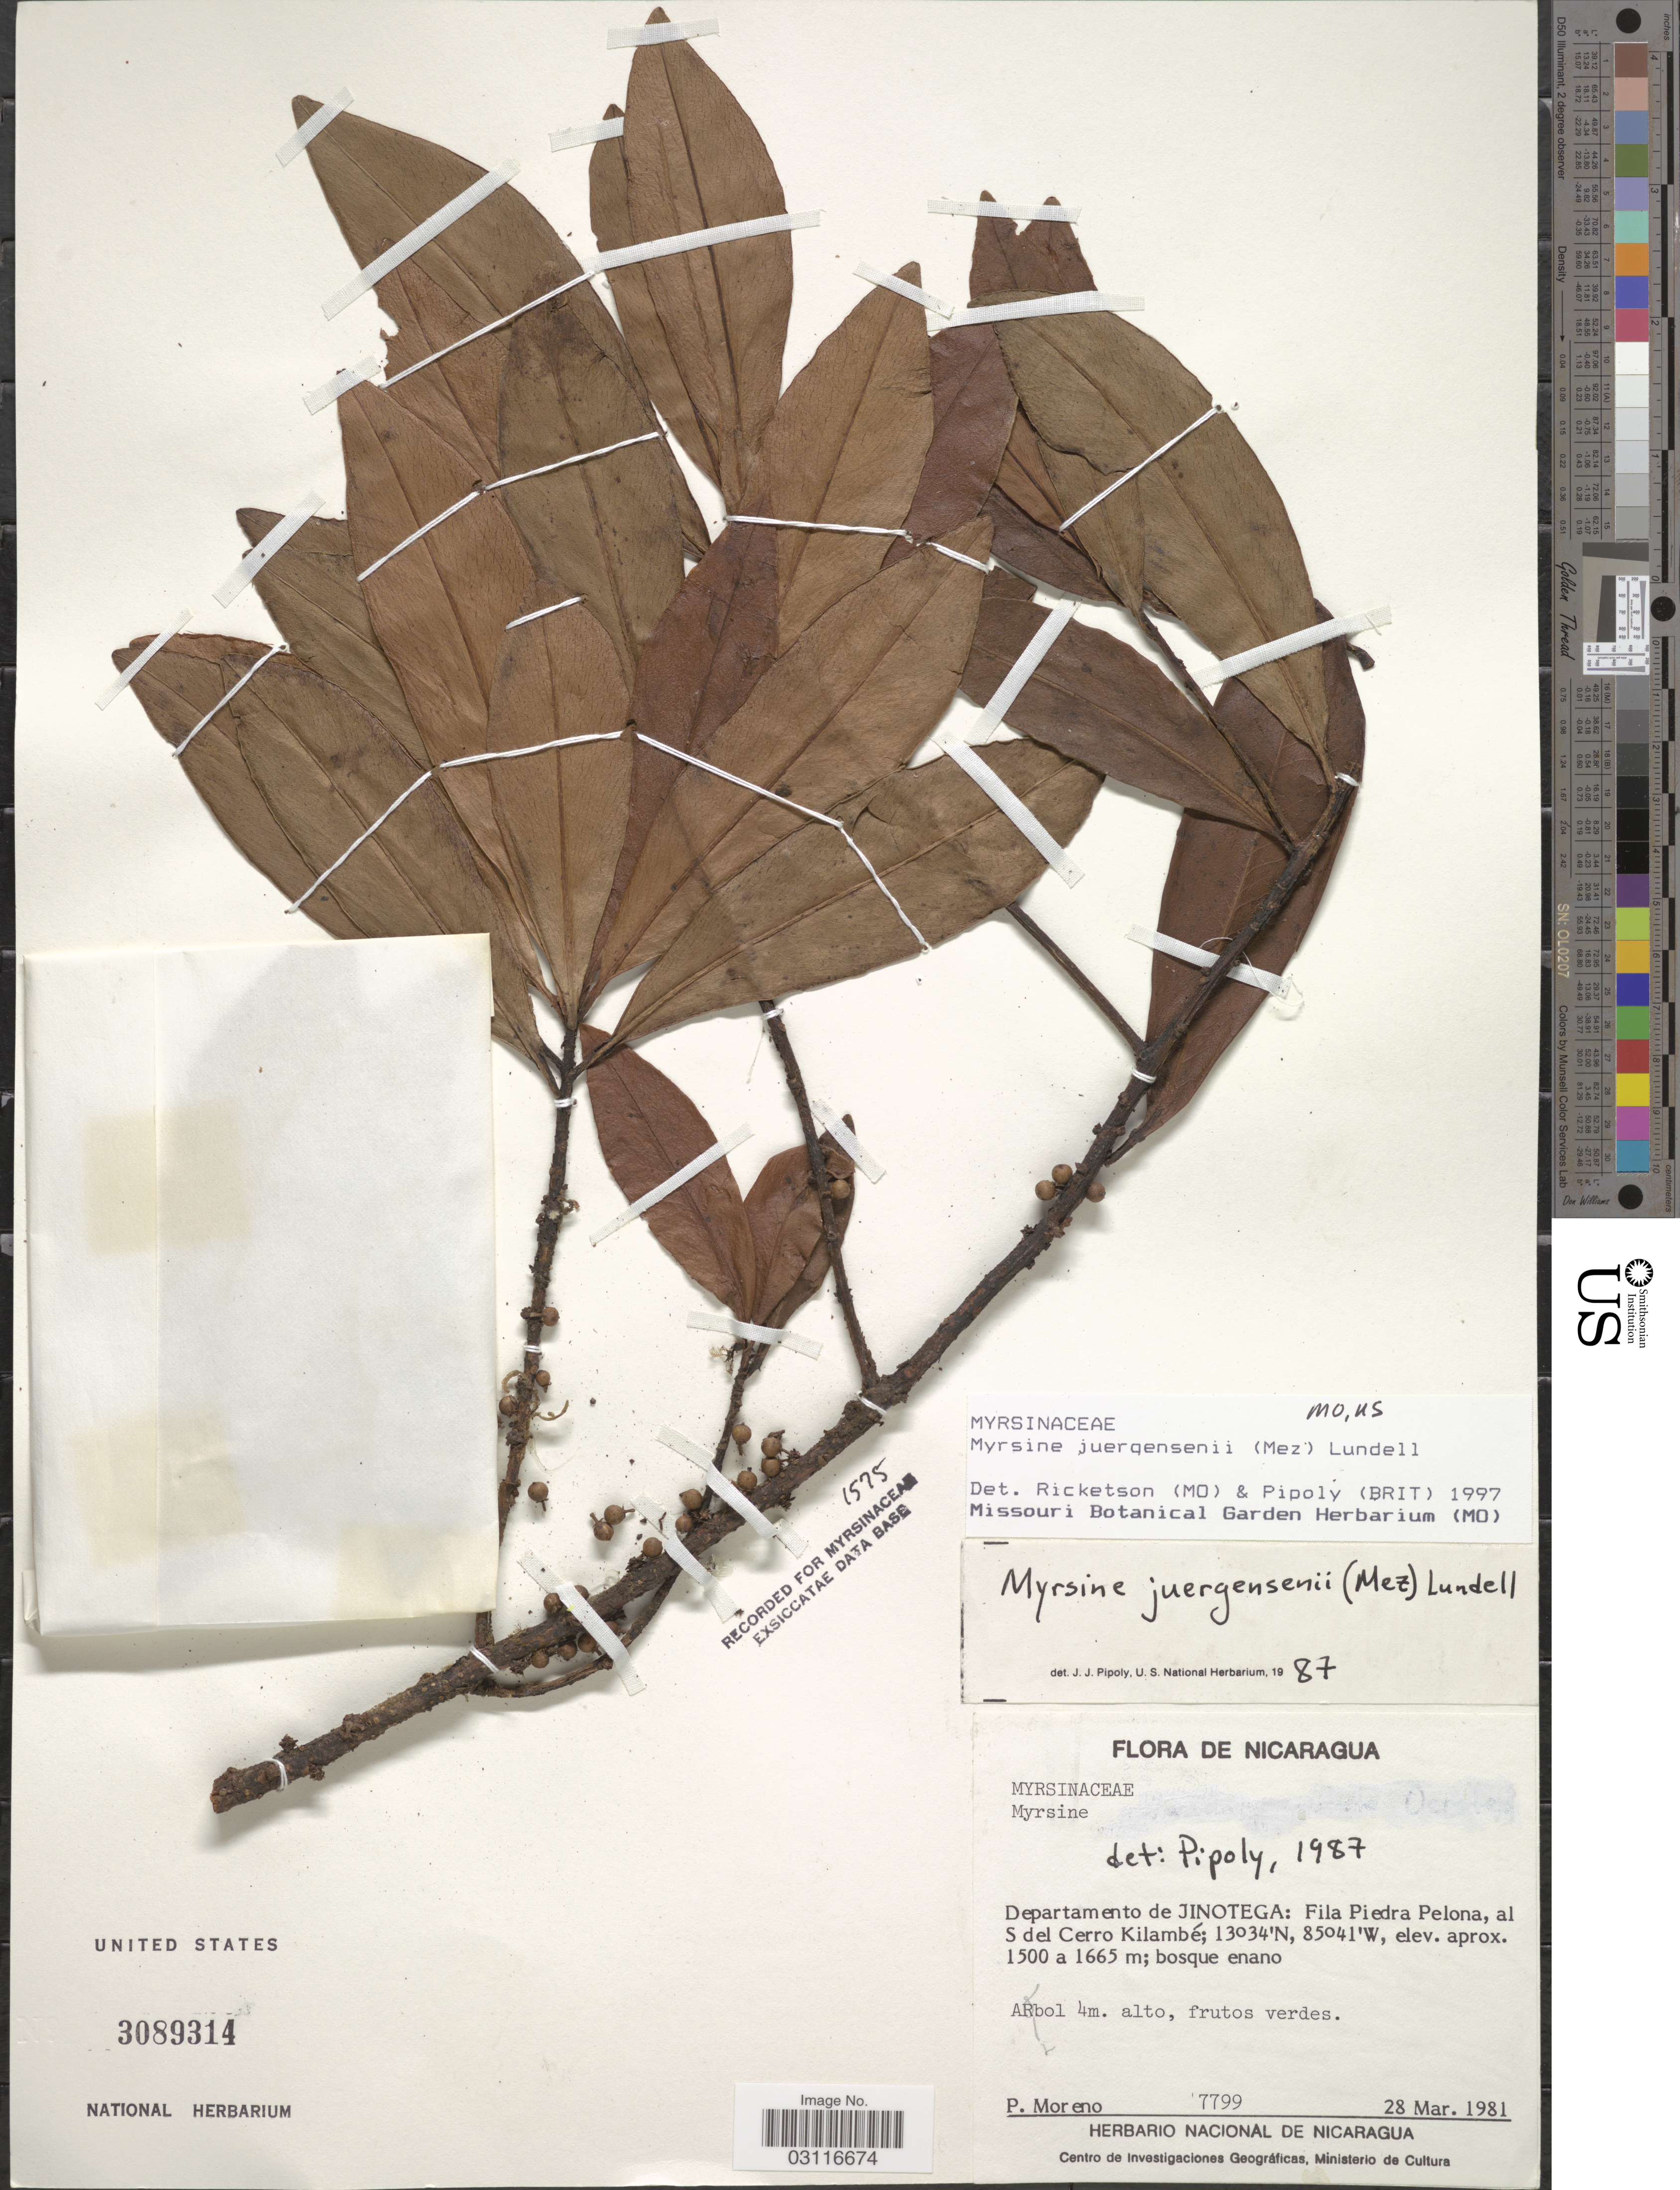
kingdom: Plantae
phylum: Tracheophyta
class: Magnoliopsida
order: Ericales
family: Primulaceae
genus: Myrsine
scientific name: Myrsine juergensenii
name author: (Mez) Lundell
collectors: P. Moreno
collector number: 7799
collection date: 1981-03-28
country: Nicaragua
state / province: Jinotega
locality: Departamento de Jinotega: Fila Piedra Pelona, al S del Cerro Kilambé.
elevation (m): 1500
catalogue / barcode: US 3089314